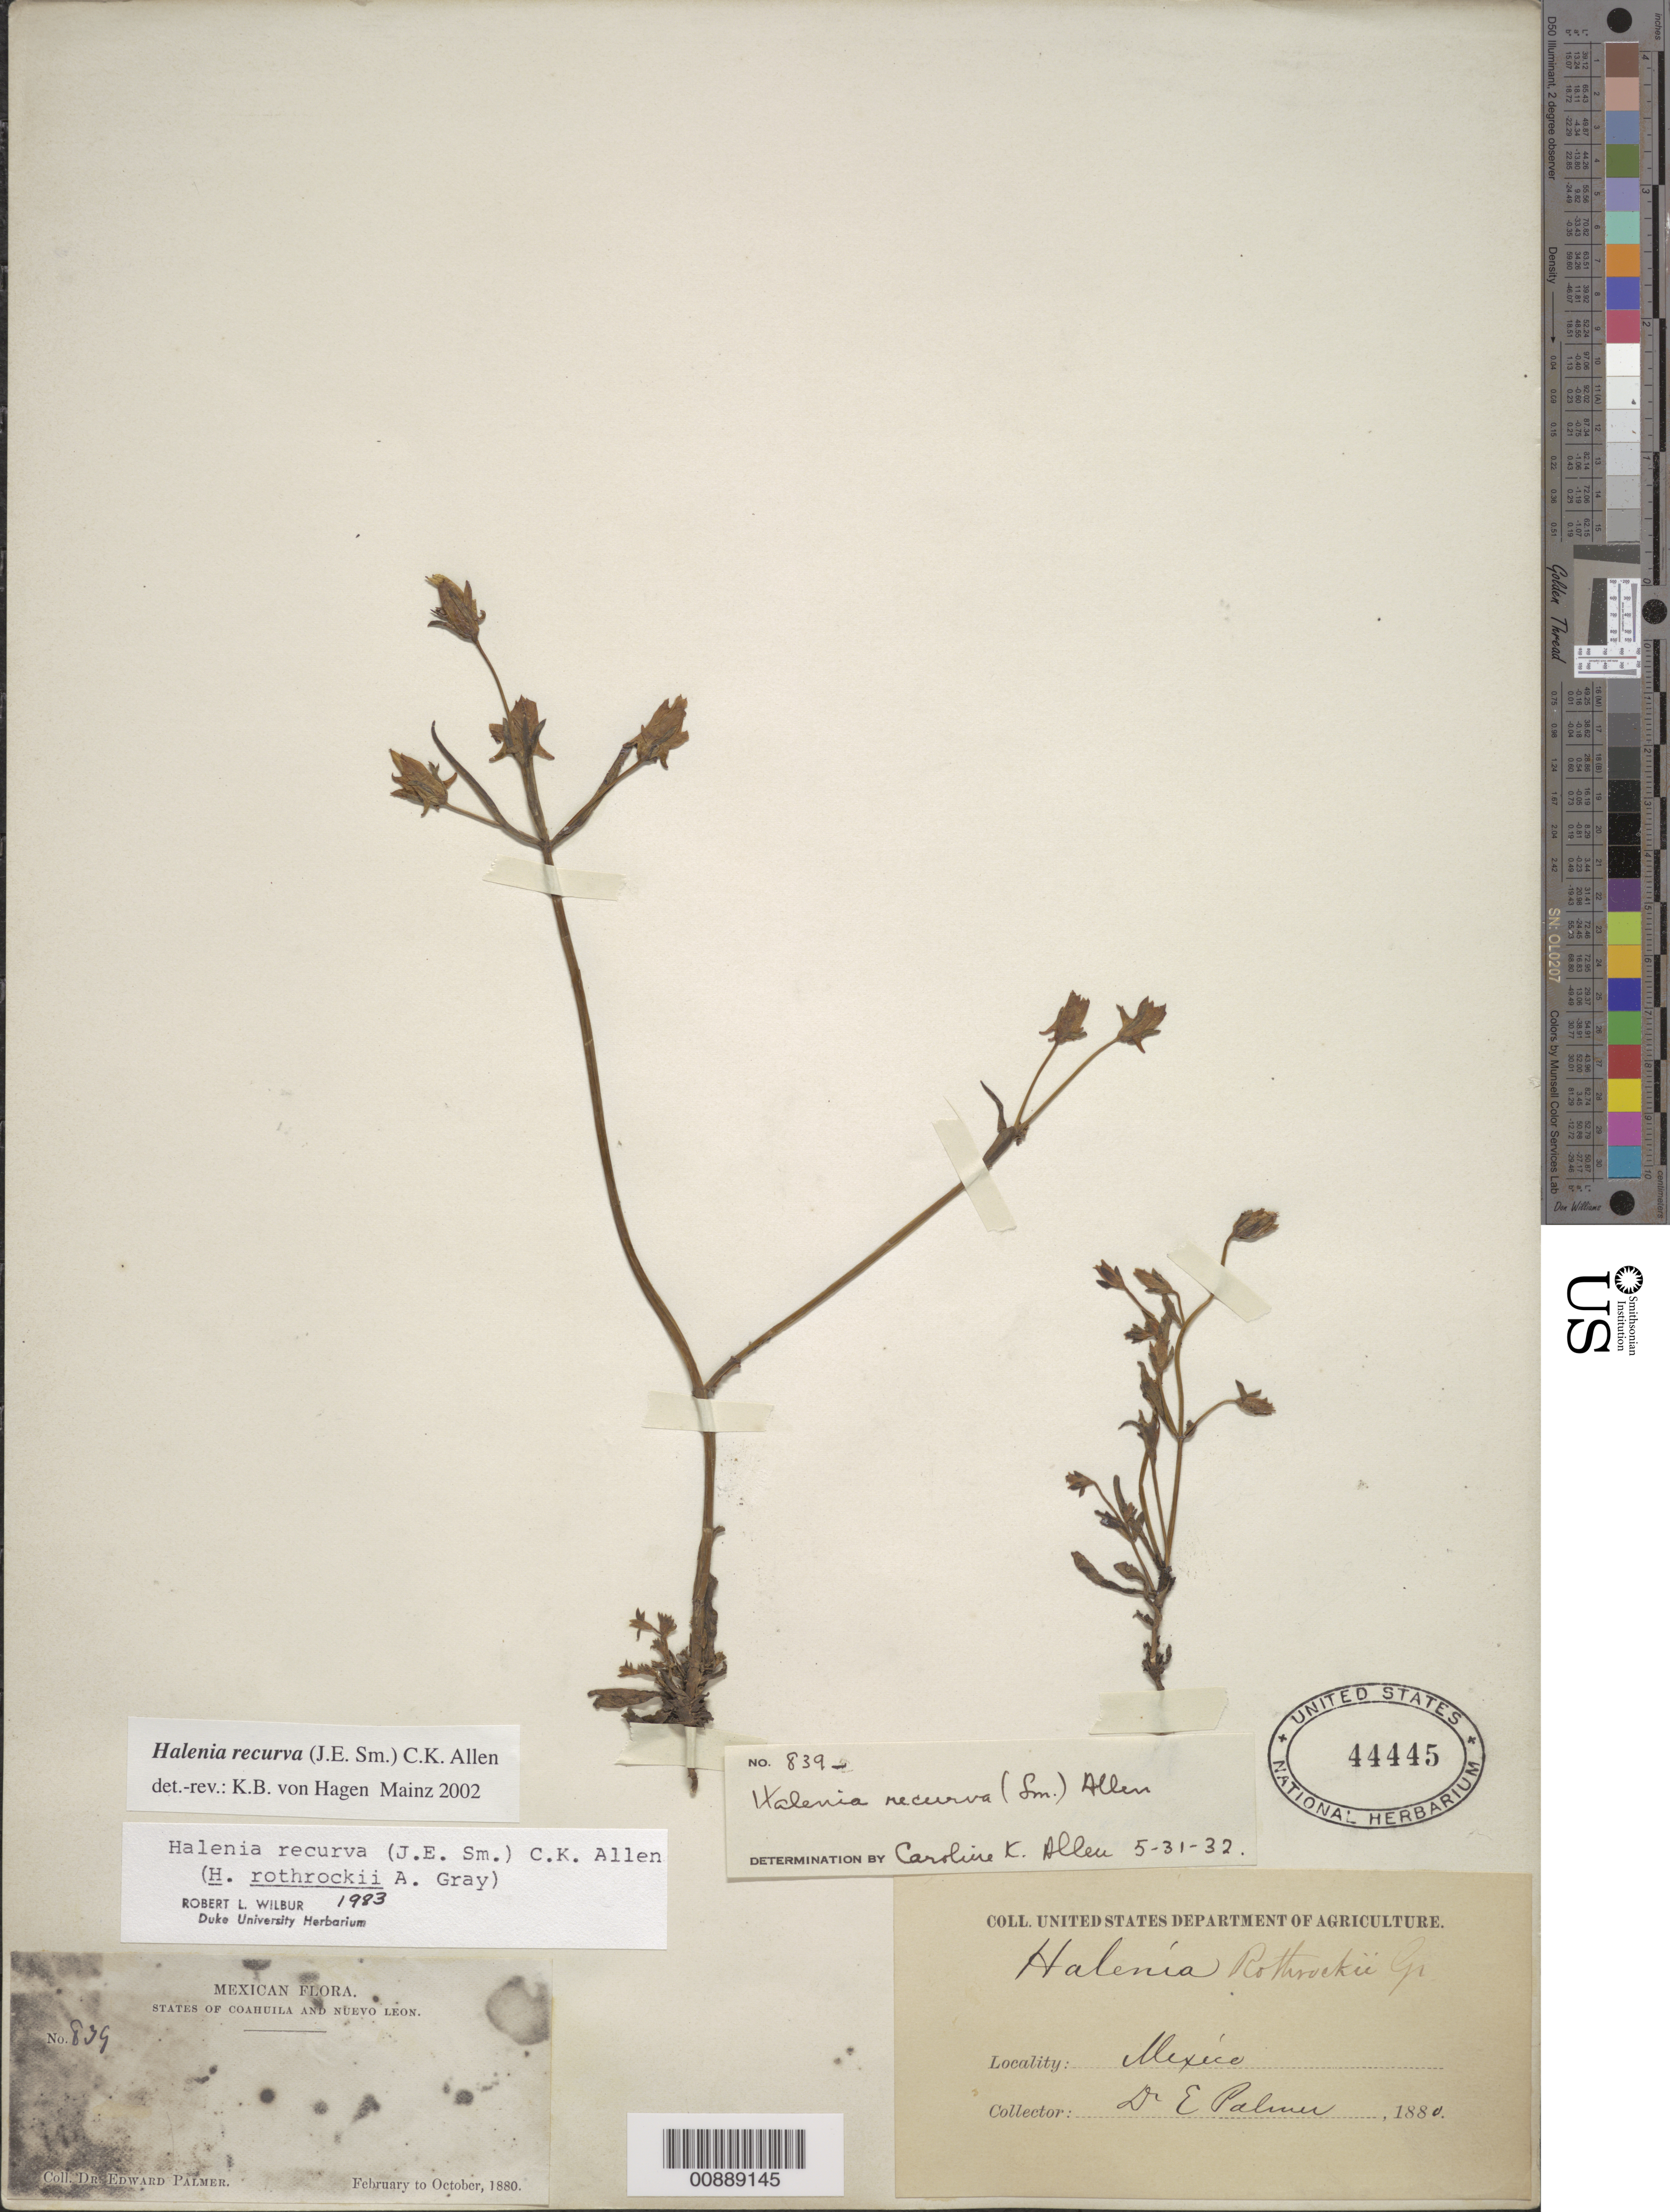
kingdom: Plantae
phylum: Tracheophyta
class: Magnoliopsida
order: Gentianales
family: Gentianaceae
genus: Halenia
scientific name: Halenia recurva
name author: (Sm.) C.K. Allen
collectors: E. Palmer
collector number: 839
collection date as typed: Feb 1880 to -- Oct 1880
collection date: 1880-02/1880-10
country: Mexico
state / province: Coahuila / Nuevo León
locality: States of Coahuila and Nuevo León.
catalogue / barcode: US 44445